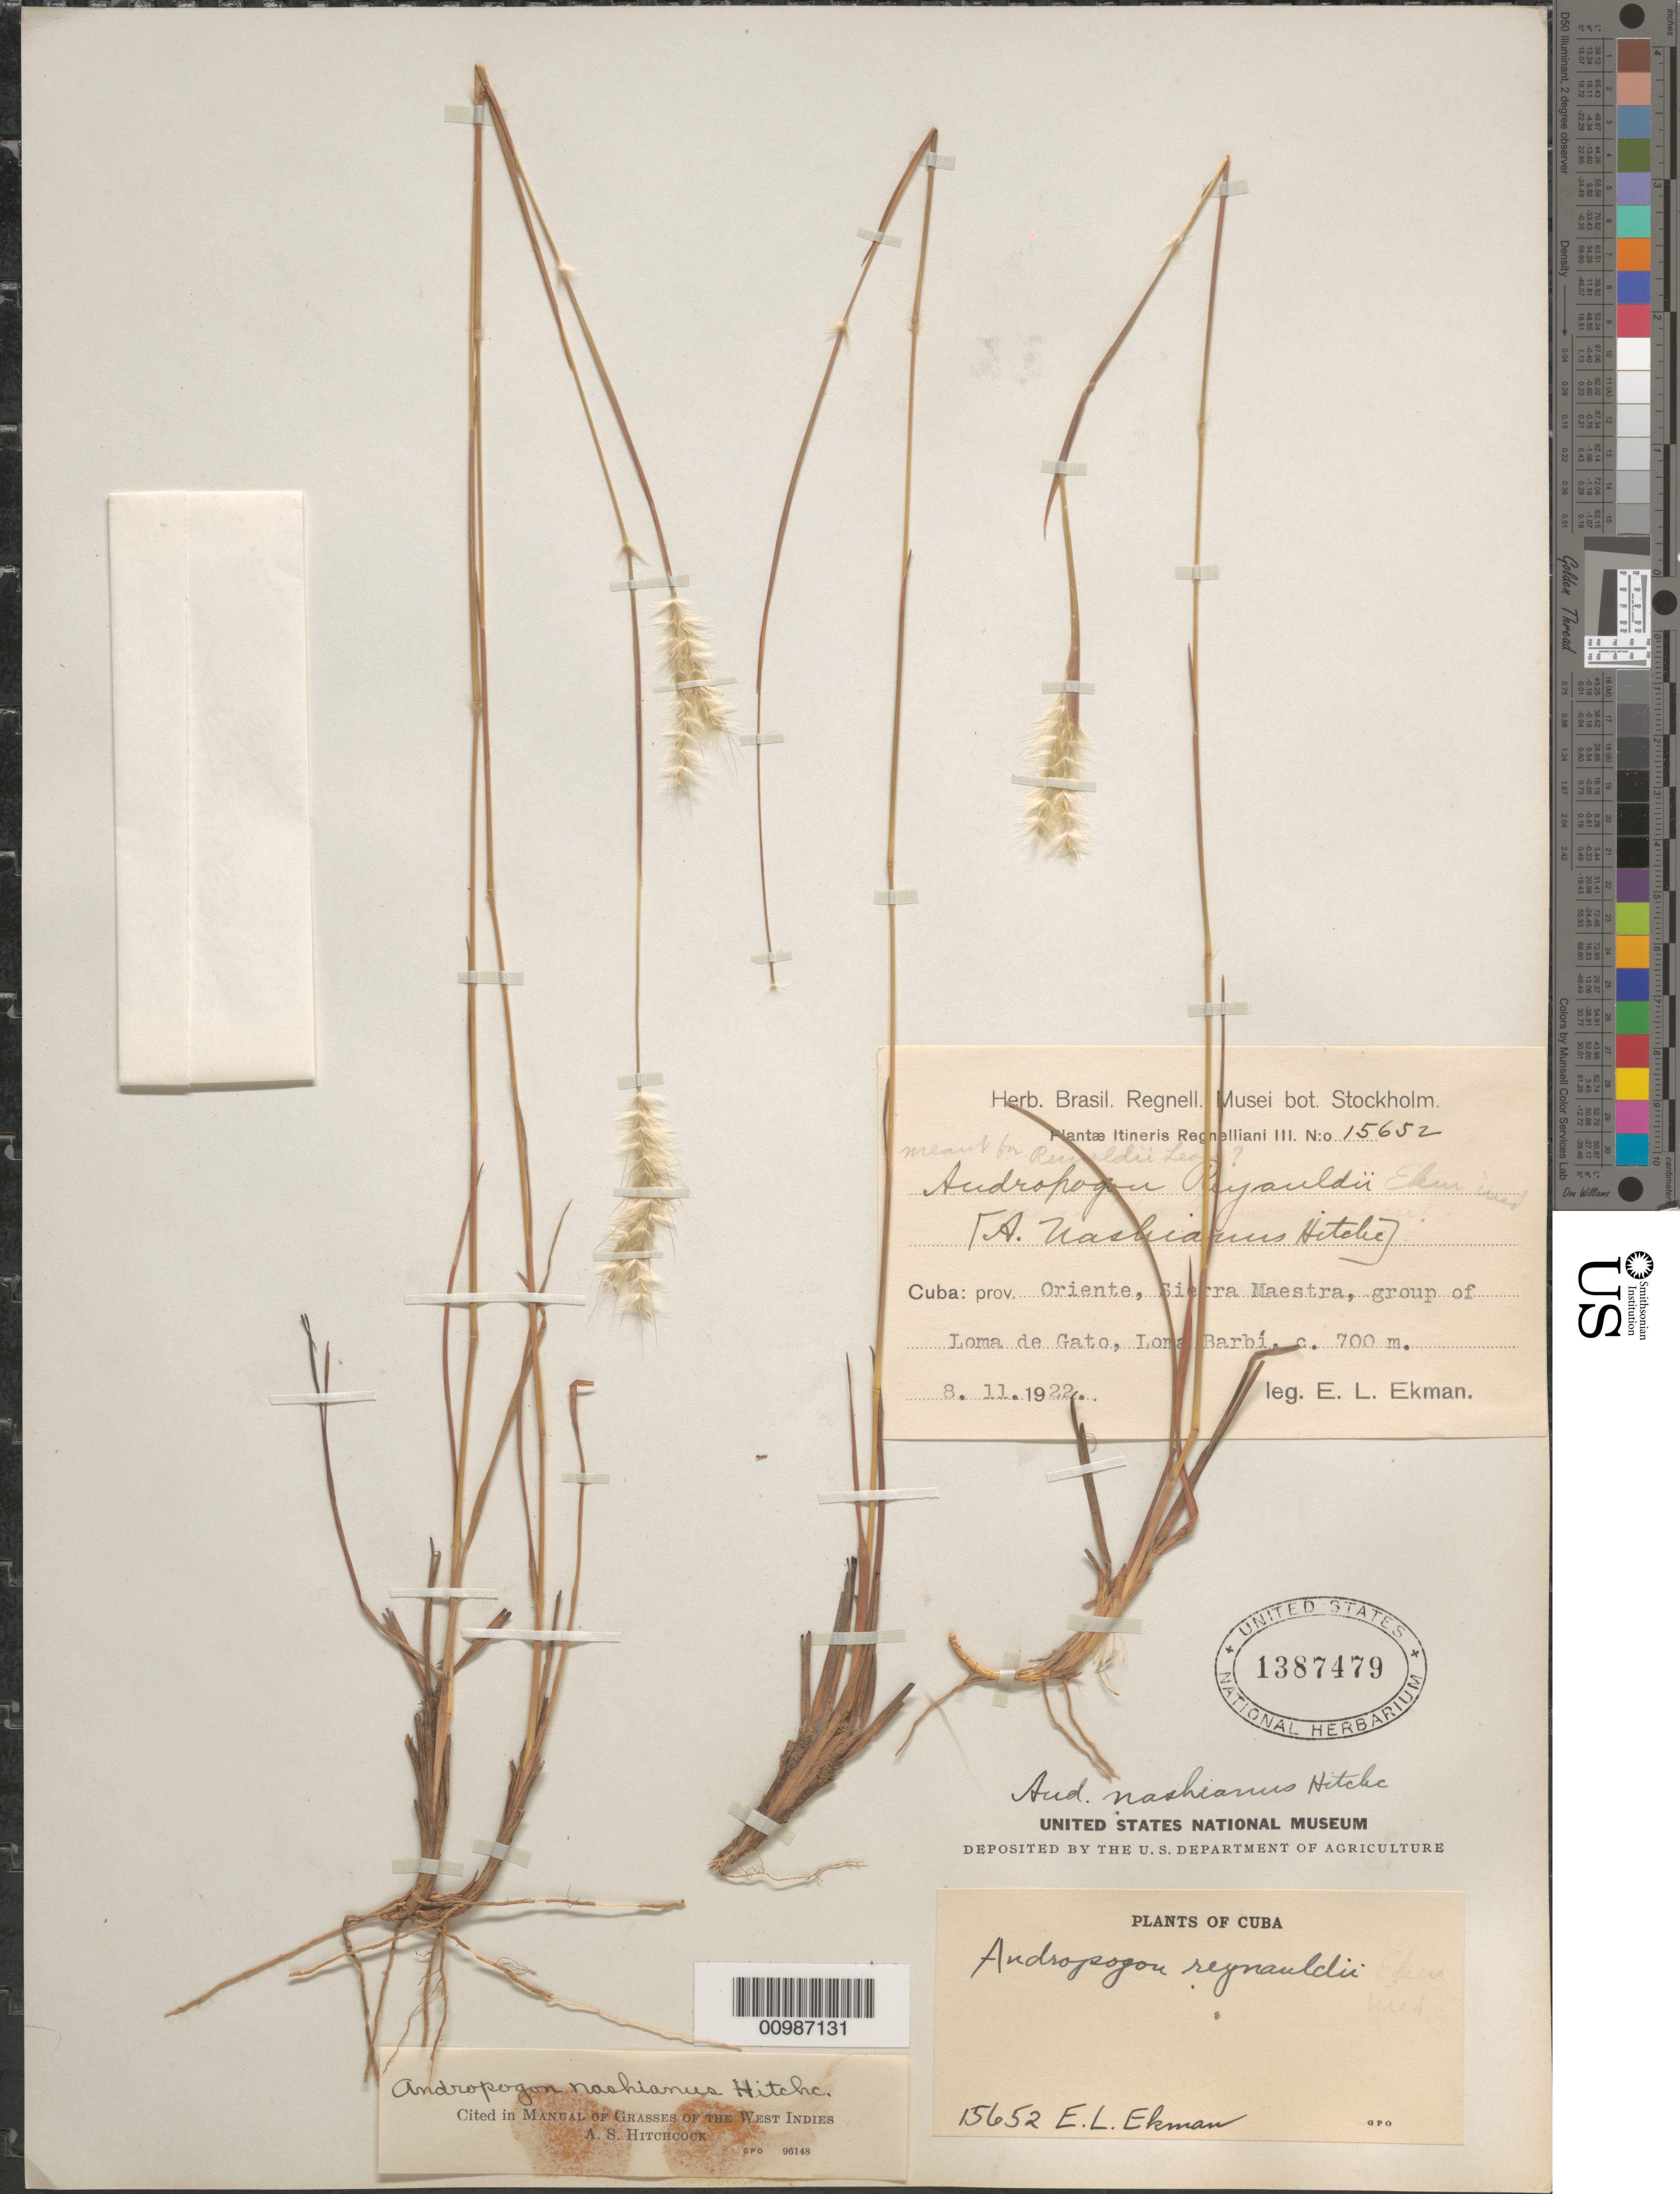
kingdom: Plantae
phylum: Tracheophyta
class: Liliopsida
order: Poales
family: Poaceae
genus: Andropogon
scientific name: Andropogon nashianus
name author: Hitchc.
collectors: E. L. Ekman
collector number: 15652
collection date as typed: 11 Aug 1922 or 08 Nov 1922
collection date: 1922-08-11 or 1922-11-08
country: Cuba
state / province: Santiago de Cuba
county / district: Santiago De Cuba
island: Cuba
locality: Sierra Maestra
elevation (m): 700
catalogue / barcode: US 1387479